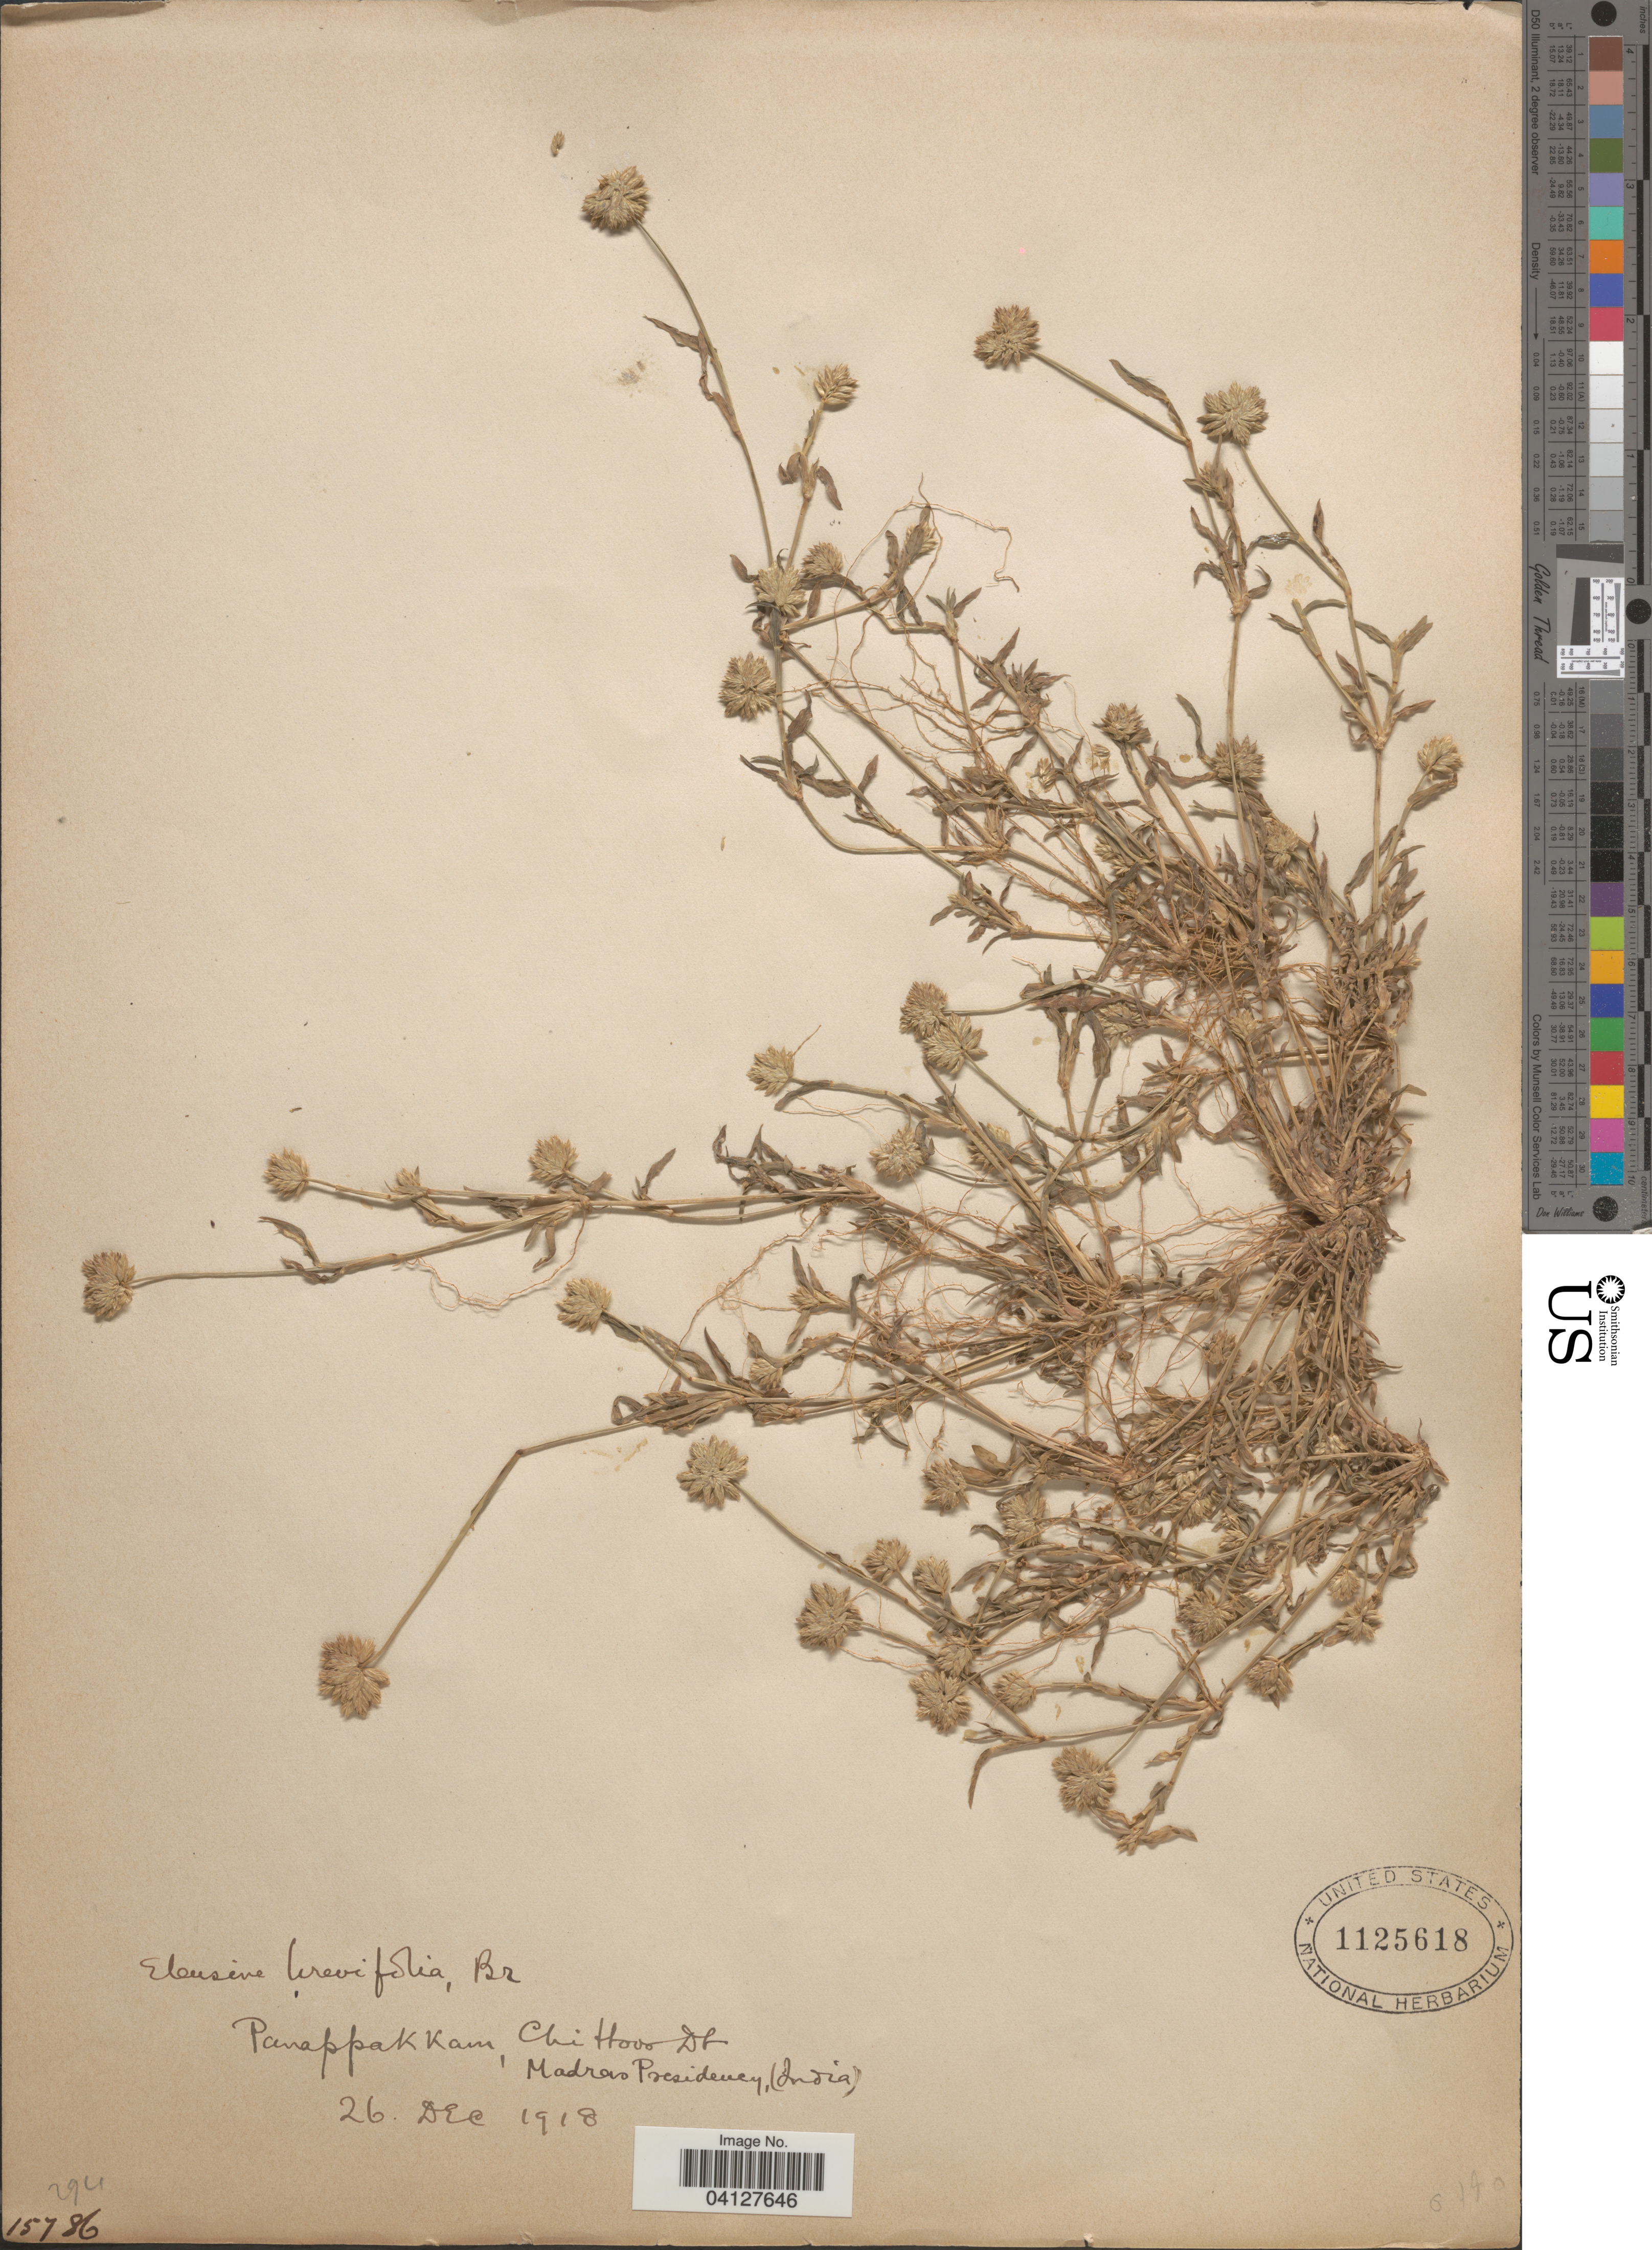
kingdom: Plantae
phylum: Tracheophyta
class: Liliopsida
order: Poales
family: Poaceae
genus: Eleusine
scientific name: Eleusine brevifolia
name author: (Hochst. & Nees) Hochst. & Steud.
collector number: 294/15786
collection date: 1918-12-26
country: India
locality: Panappakkam, Chittoor. Dt. Madras Presidency.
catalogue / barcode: US 1125618